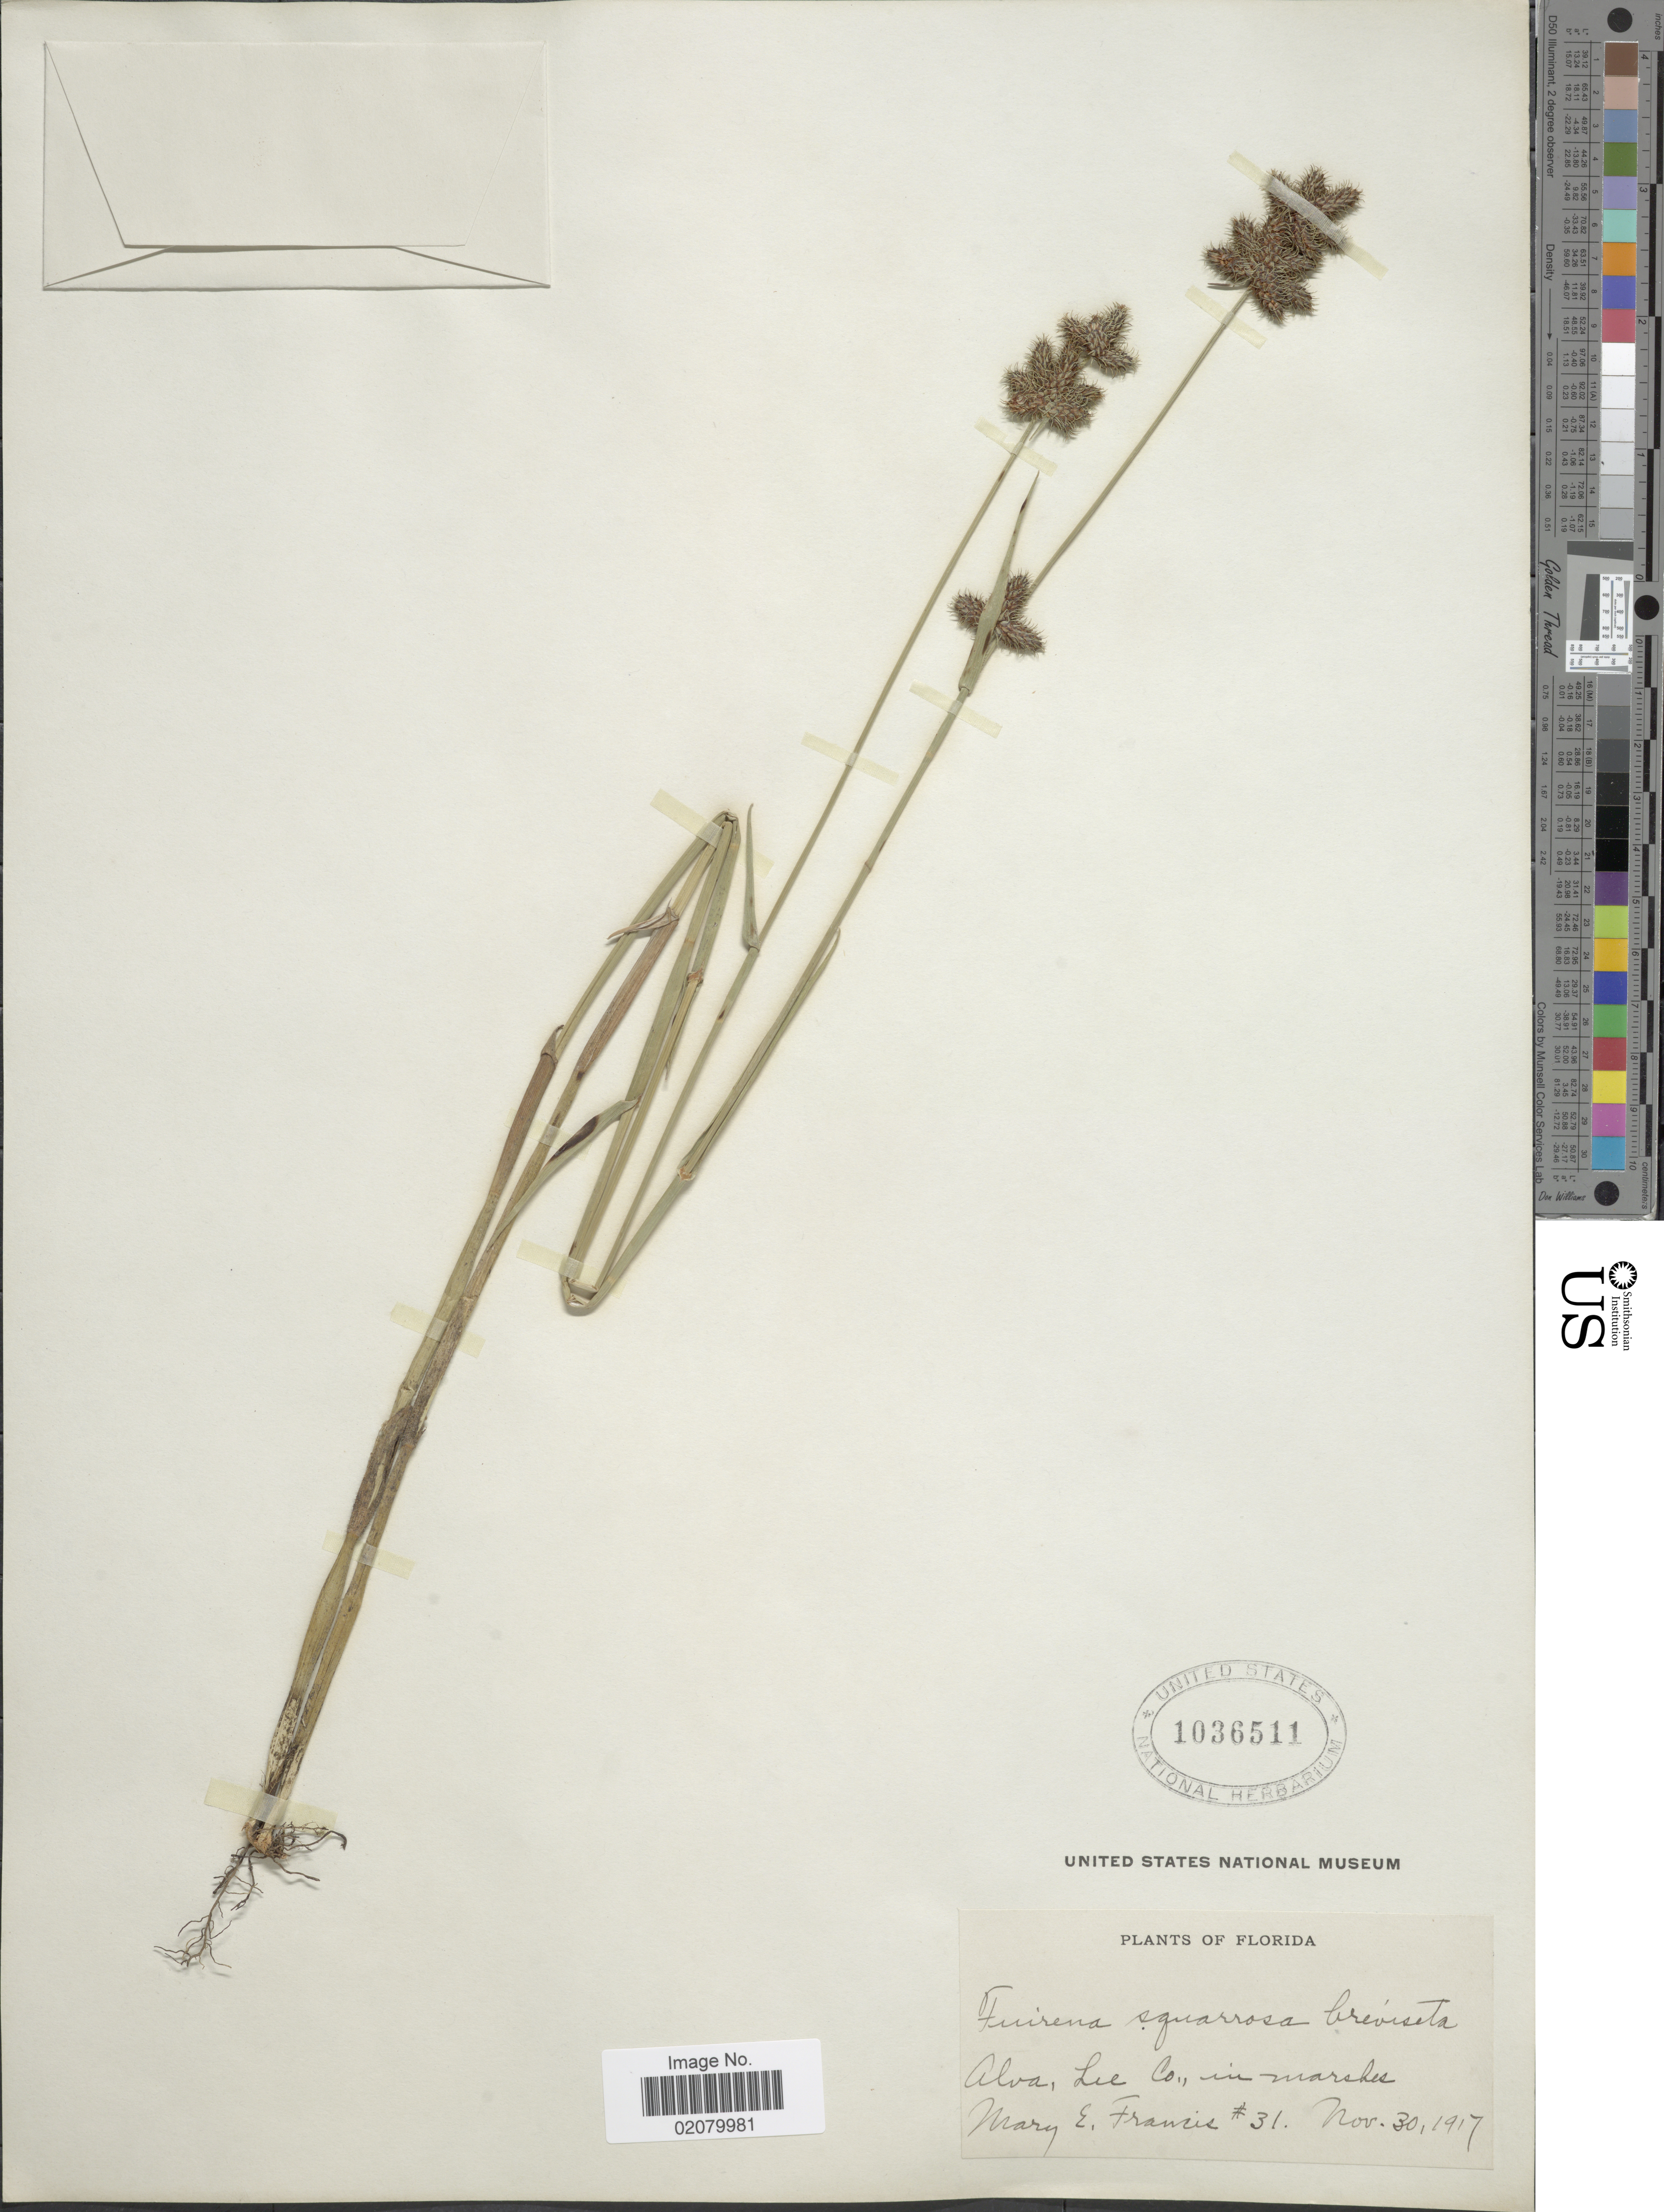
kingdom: Plantae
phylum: Tracheophyta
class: Liliopsida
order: Poales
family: Cyperaceae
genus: Fuirena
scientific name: Fuirena squarrosa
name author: Michx.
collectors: M. E. Francis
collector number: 31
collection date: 1917-11-30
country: United States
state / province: Florida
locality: Alva, Lee County, in marshes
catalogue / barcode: US 1036511